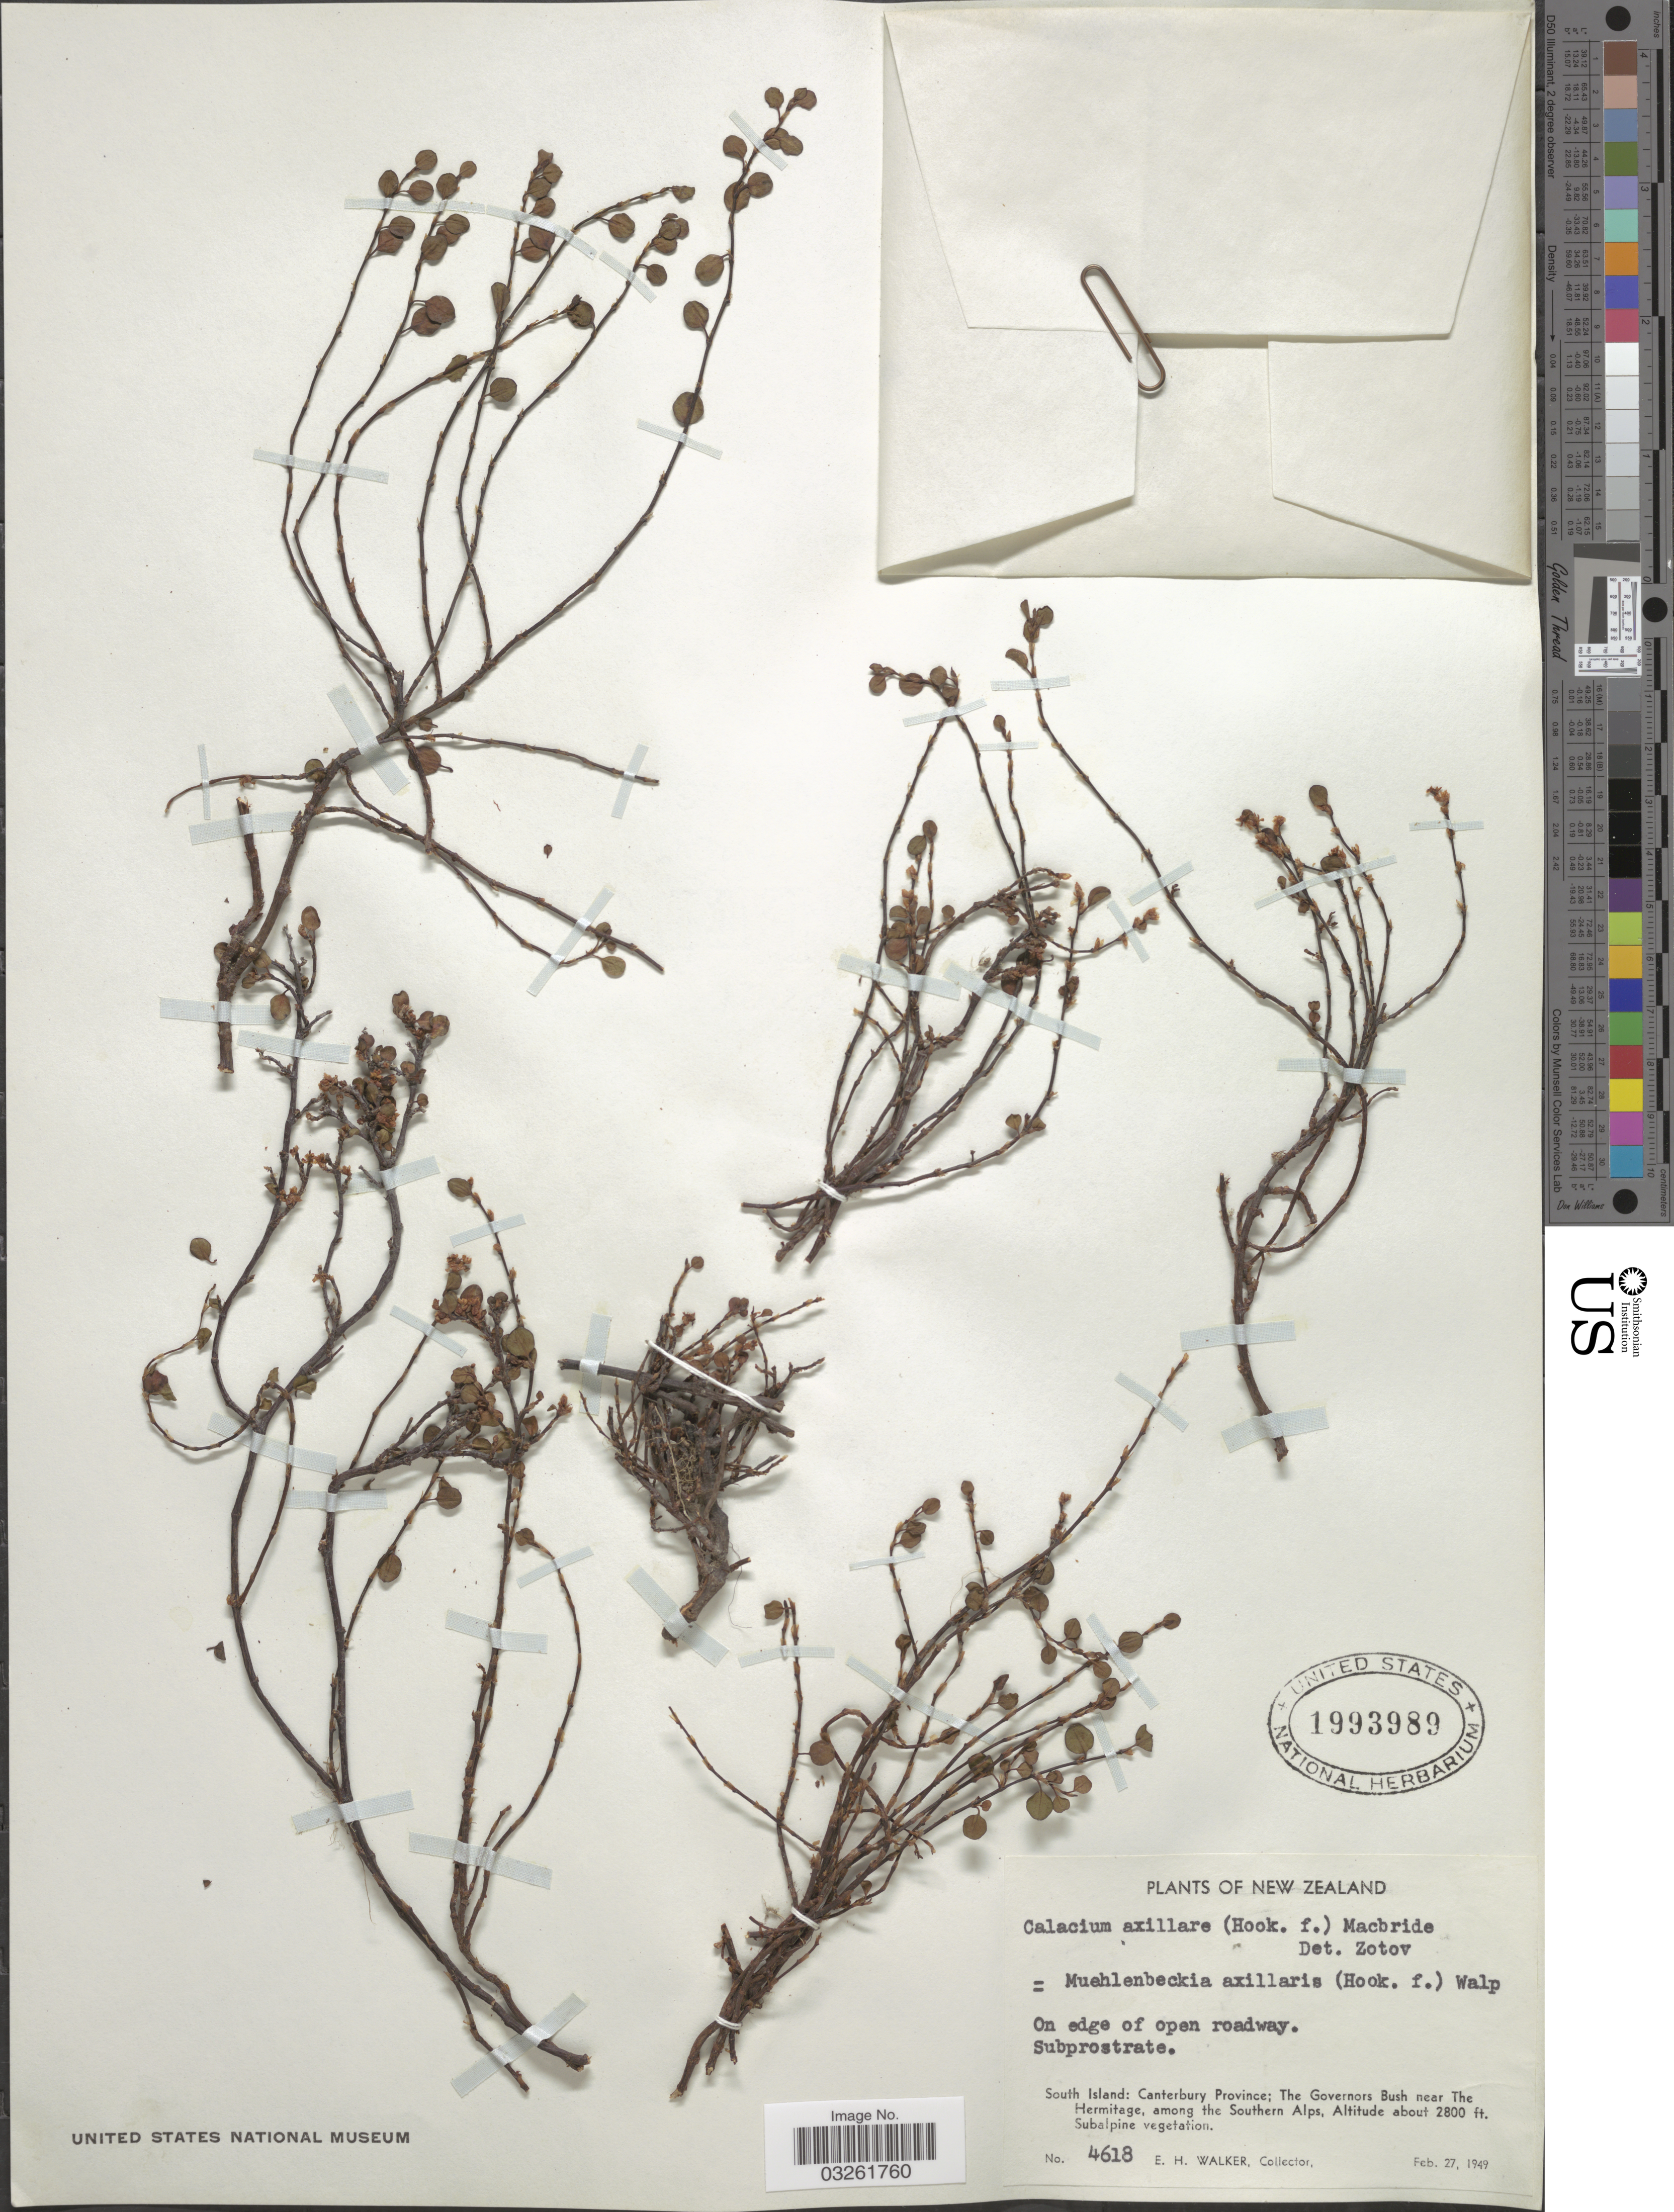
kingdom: Plantae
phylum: Tracheophyta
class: Magnoliopsida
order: Caryophyllales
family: Polygonaceae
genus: Muehlenbeckia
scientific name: Muehlenbeckia axillaris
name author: (Hook. f.) Endl.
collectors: E. H. Walker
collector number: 4618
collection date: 1949-02-27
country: New Zealand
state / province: Canterbury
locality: South Island: Canterbury Province; The Governors Bush near The Hermitage, among the Southern Alps.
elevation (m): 853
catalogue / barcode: US 1993989